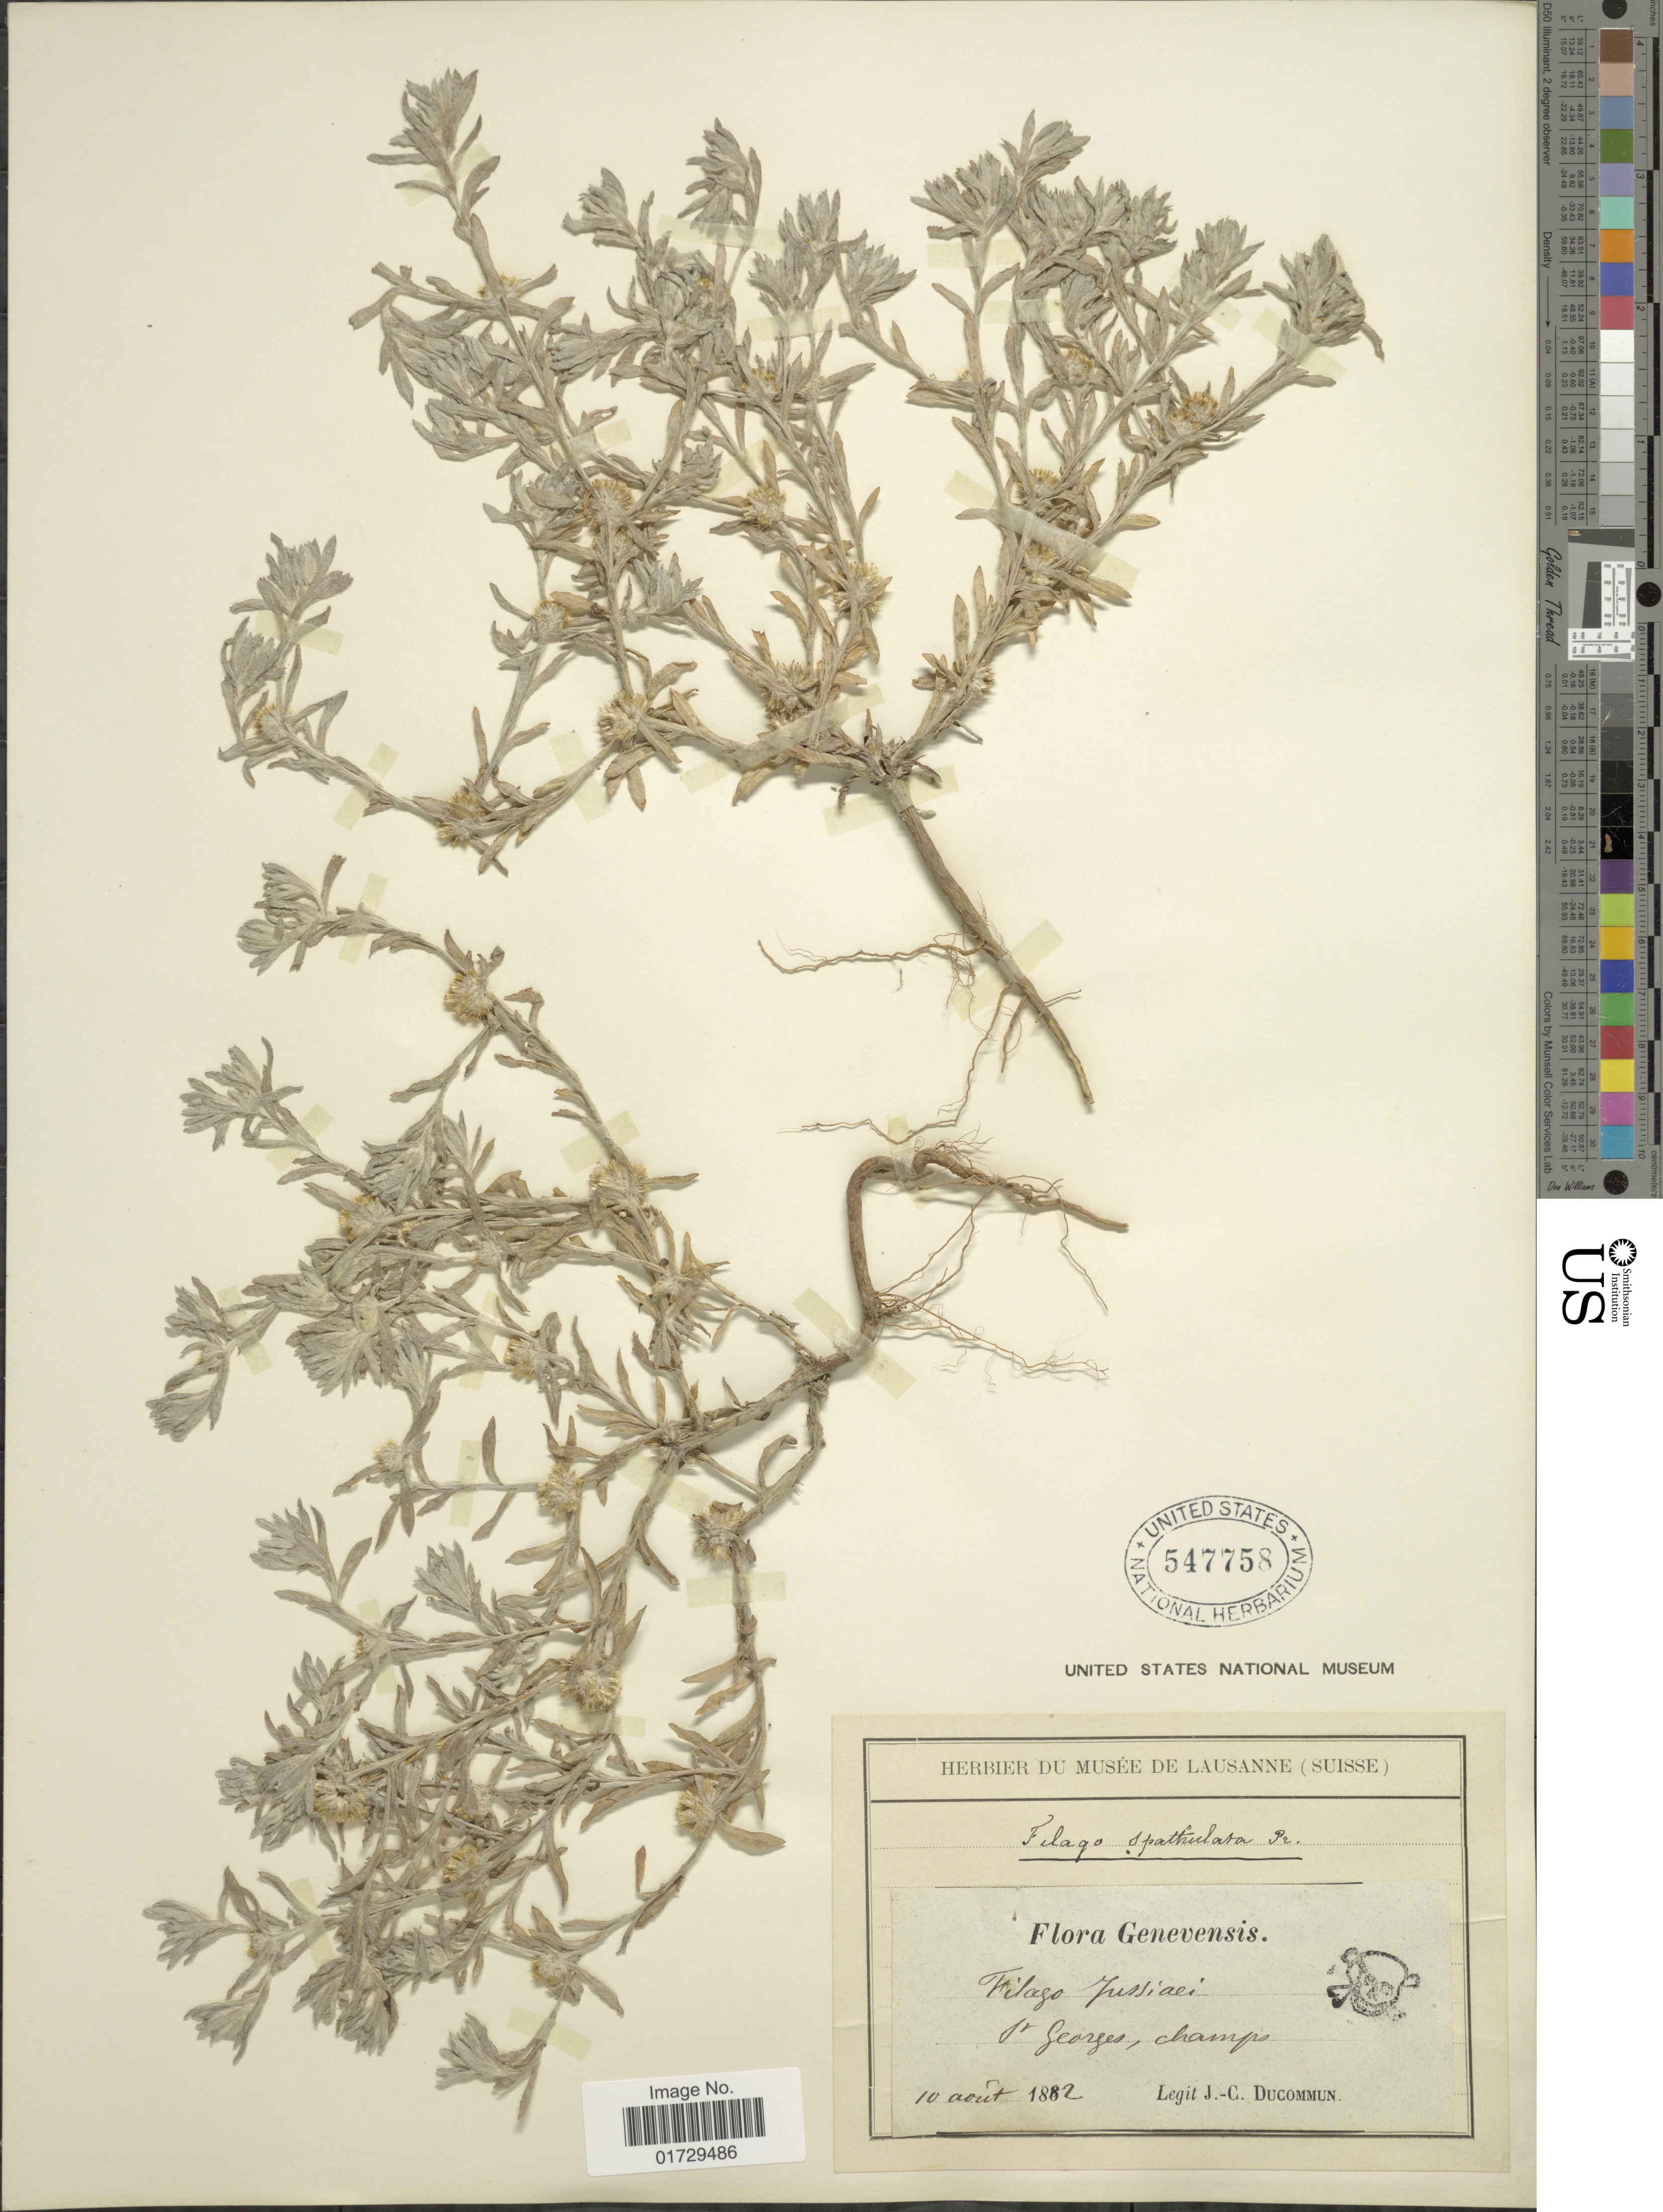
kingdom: Plantae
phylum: Tracheophyta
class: Magnoliopsida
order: Asterales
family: Asteraceae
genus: Filago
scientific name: Filago spathulata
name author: C. Presl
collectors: J. Ducommun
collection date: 1882-08-10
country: Switzerland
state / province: Vaud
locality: Genevensis, Fr. Georges, champ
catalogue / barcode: US 547758